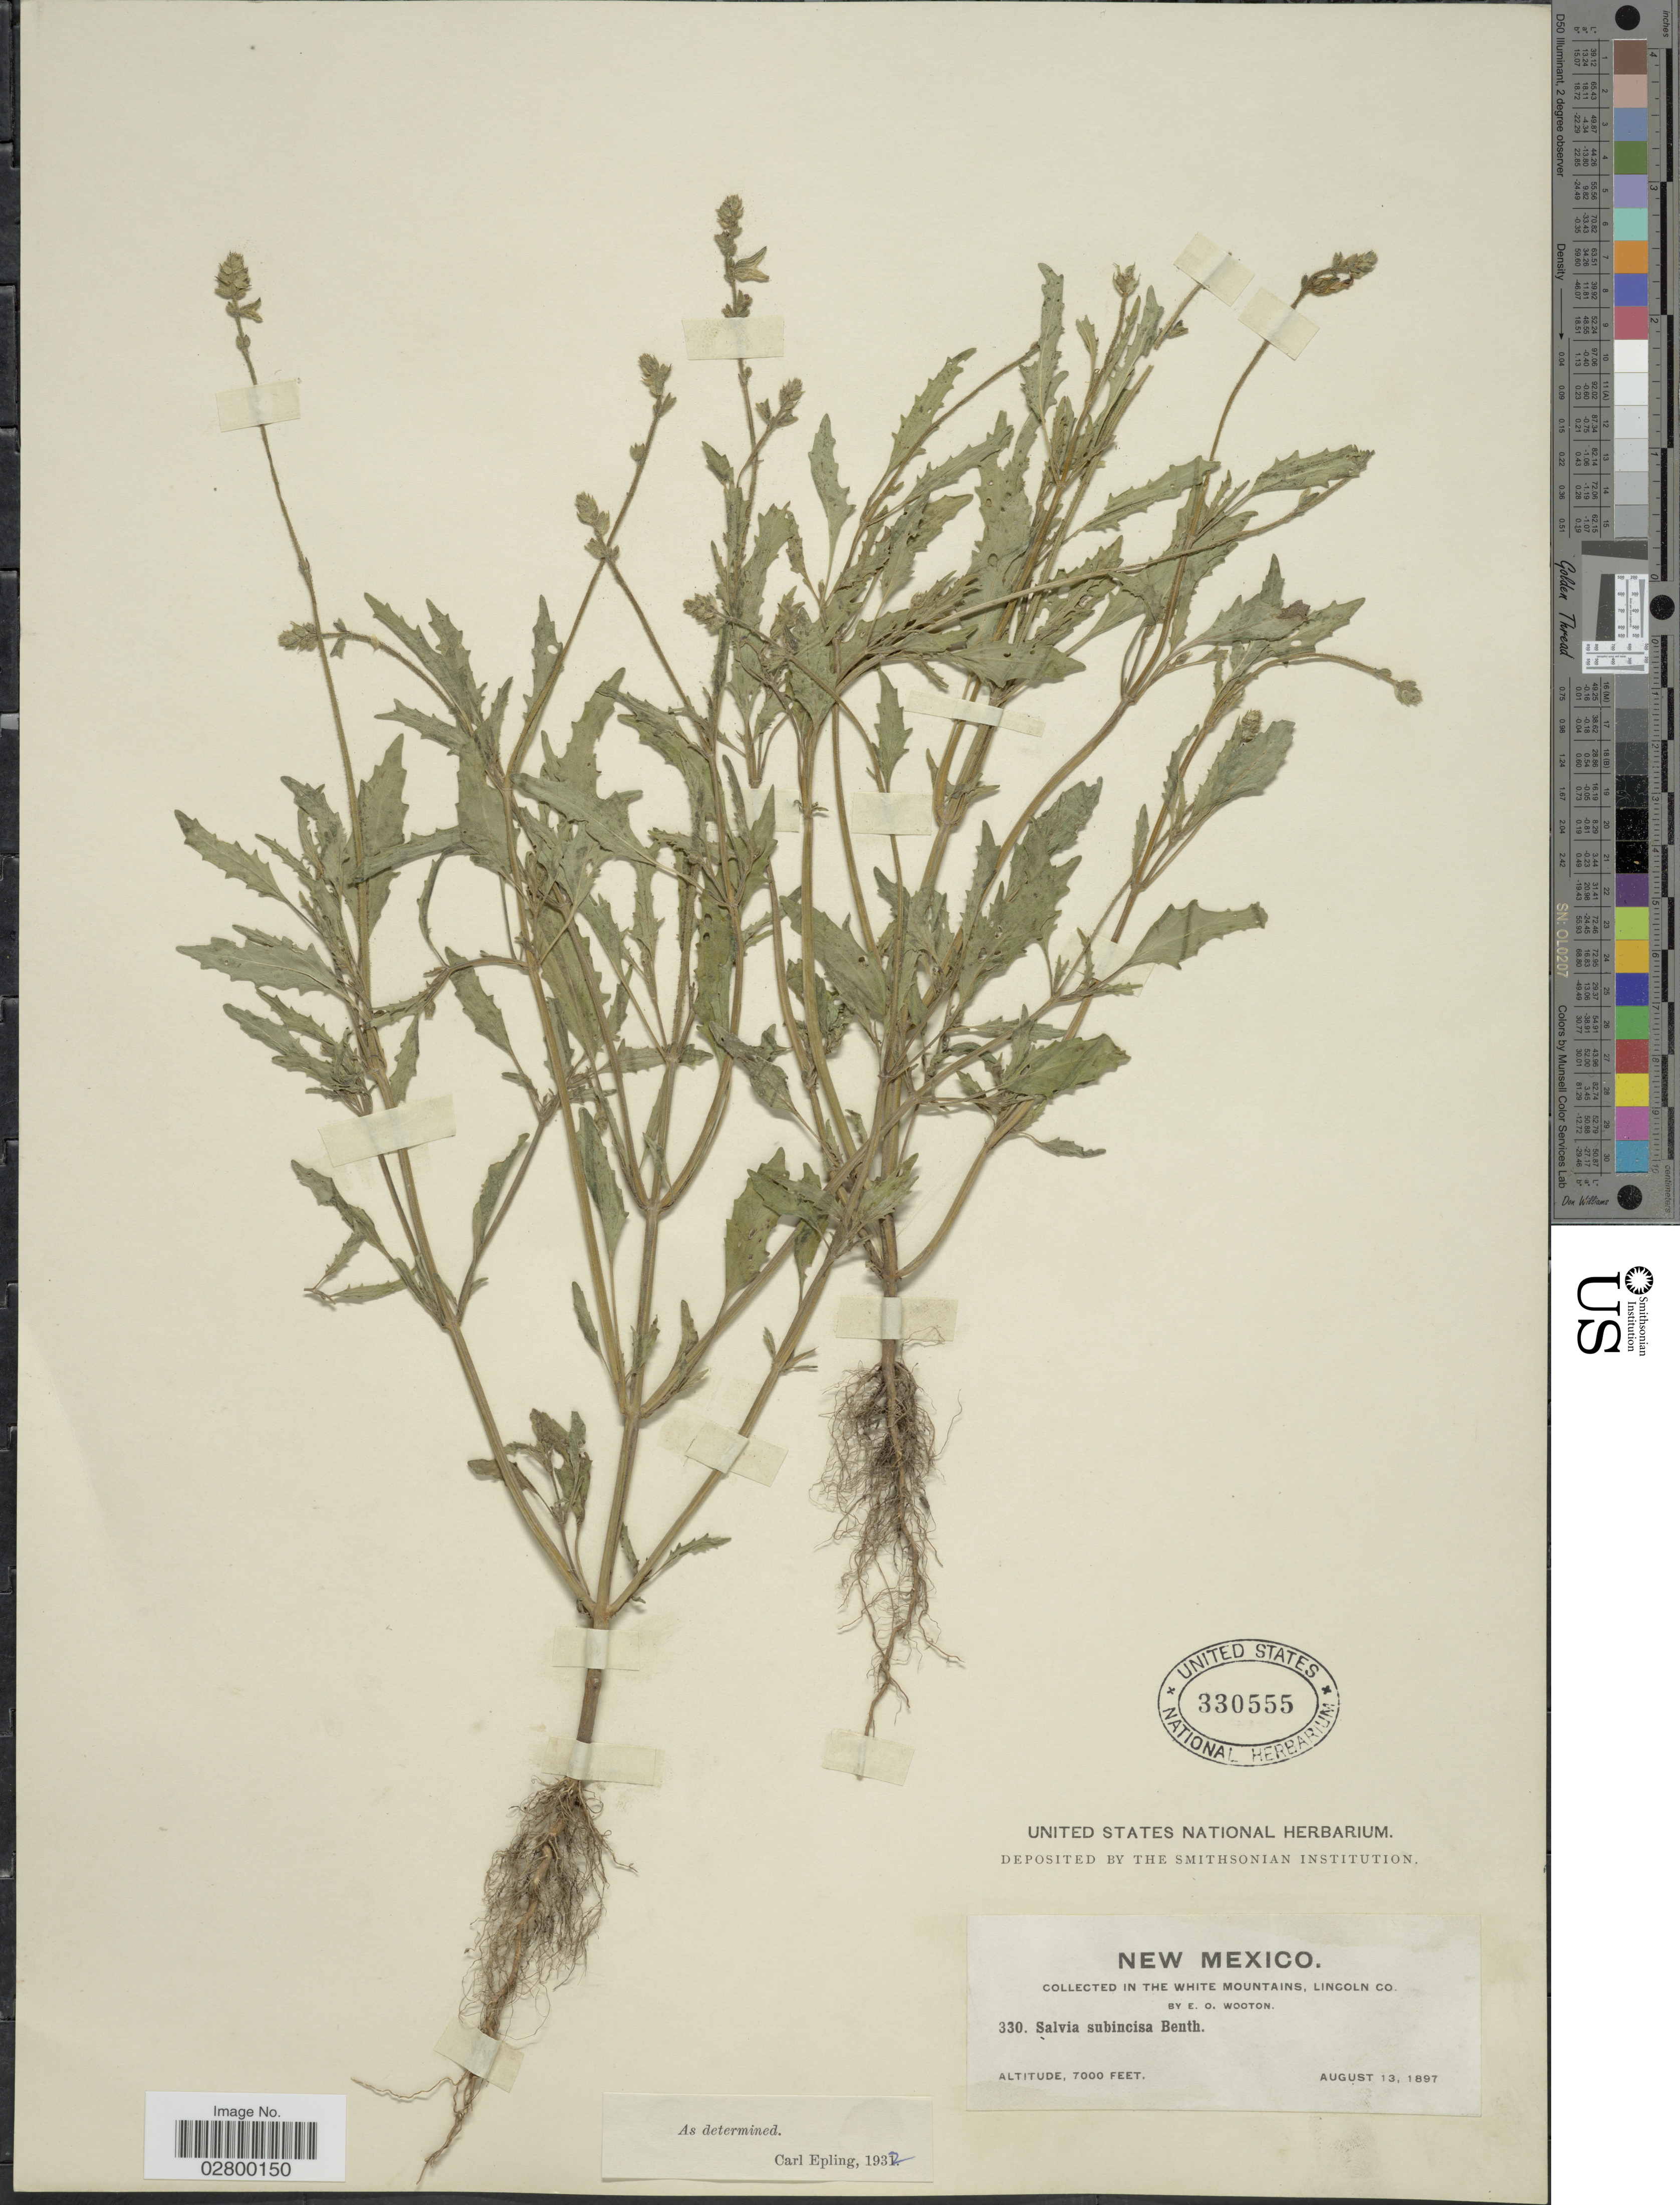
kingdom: Plantae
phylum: Tracheophyta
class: Magnoliopsida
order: Lamiales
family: Lamiaceae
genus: Salvia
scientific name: Salvia subincisa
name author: Benth.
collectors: E. O. Wooton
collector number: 330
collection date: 1897-08-13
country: United States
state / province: New Mexico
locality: In the White Mountains, Lincoln Co.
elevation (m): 2134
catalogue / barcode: US 330555